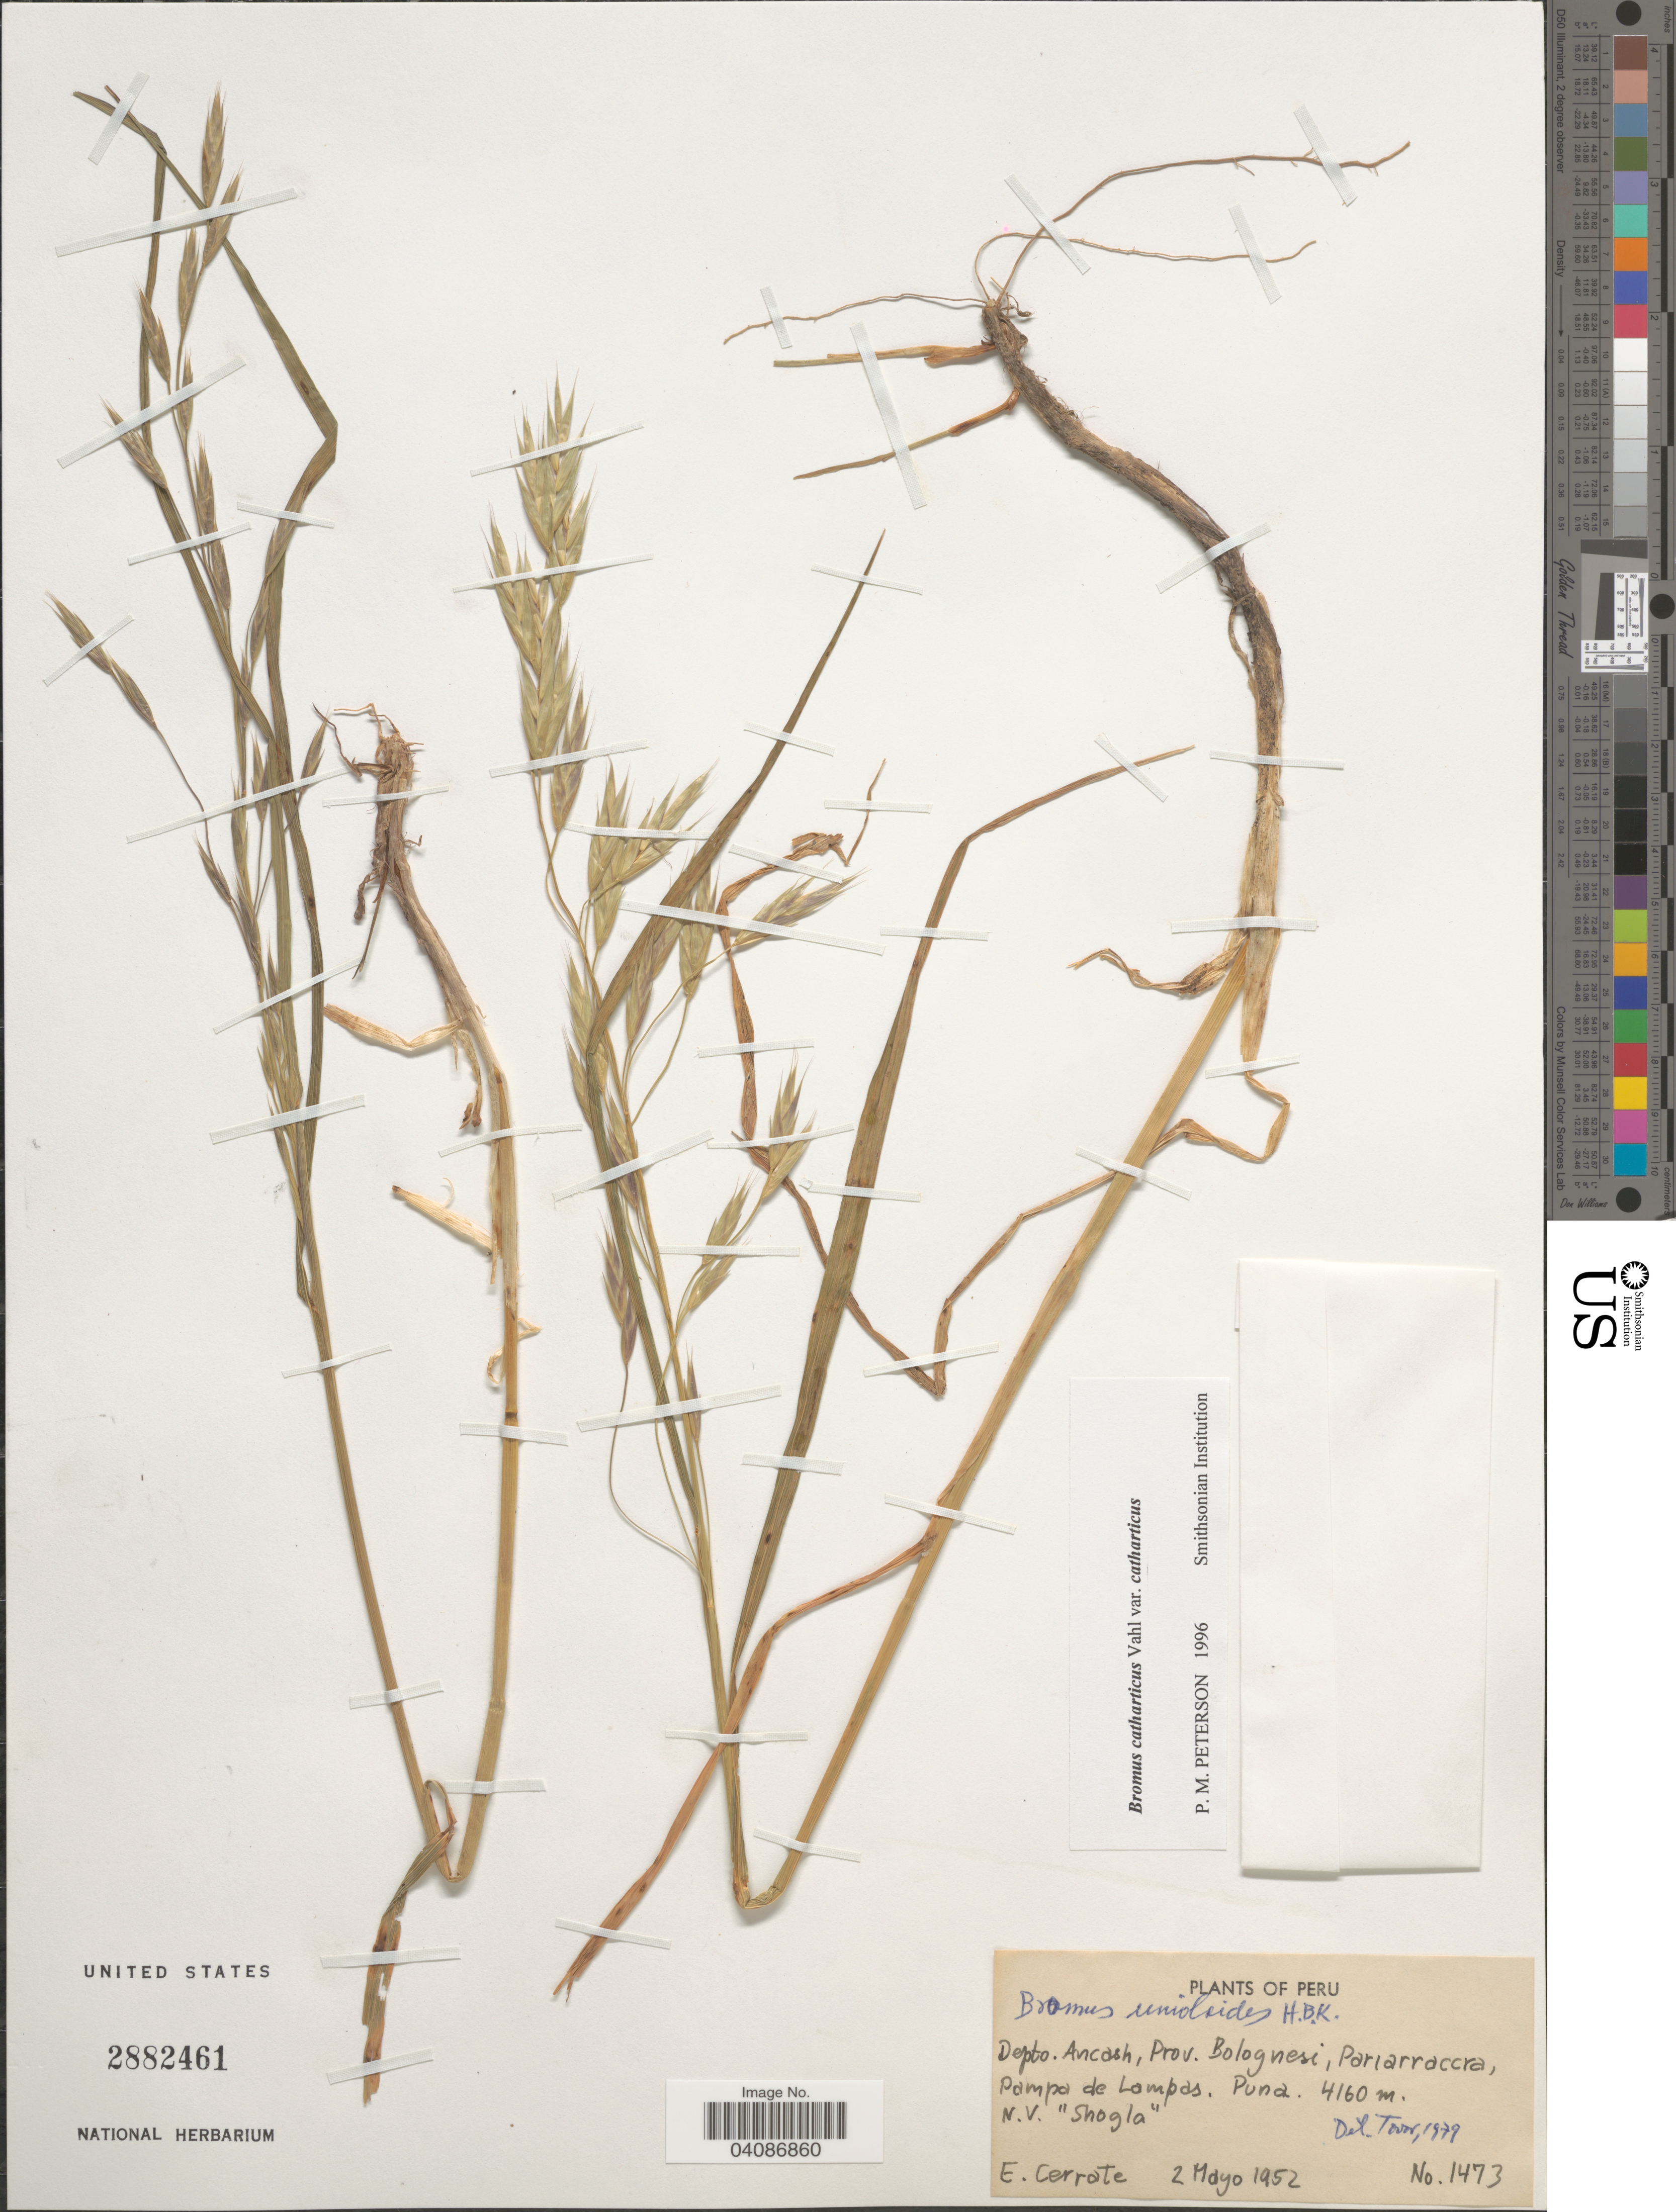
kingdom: Plantae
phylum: Tracheophyta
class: Liliopsida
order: Poales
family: Poaceae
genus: Bromus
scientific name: Bromus catharticus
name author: Vahl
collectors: E. Cerrate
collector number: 1473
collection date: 1952-05-02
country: Peru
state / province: Ancash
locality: Depto. Ancash, Prov. Bolognesi, Pariarraccra, Pampa de Lampas. Puna.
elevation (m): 4160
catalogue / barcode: US 2882461